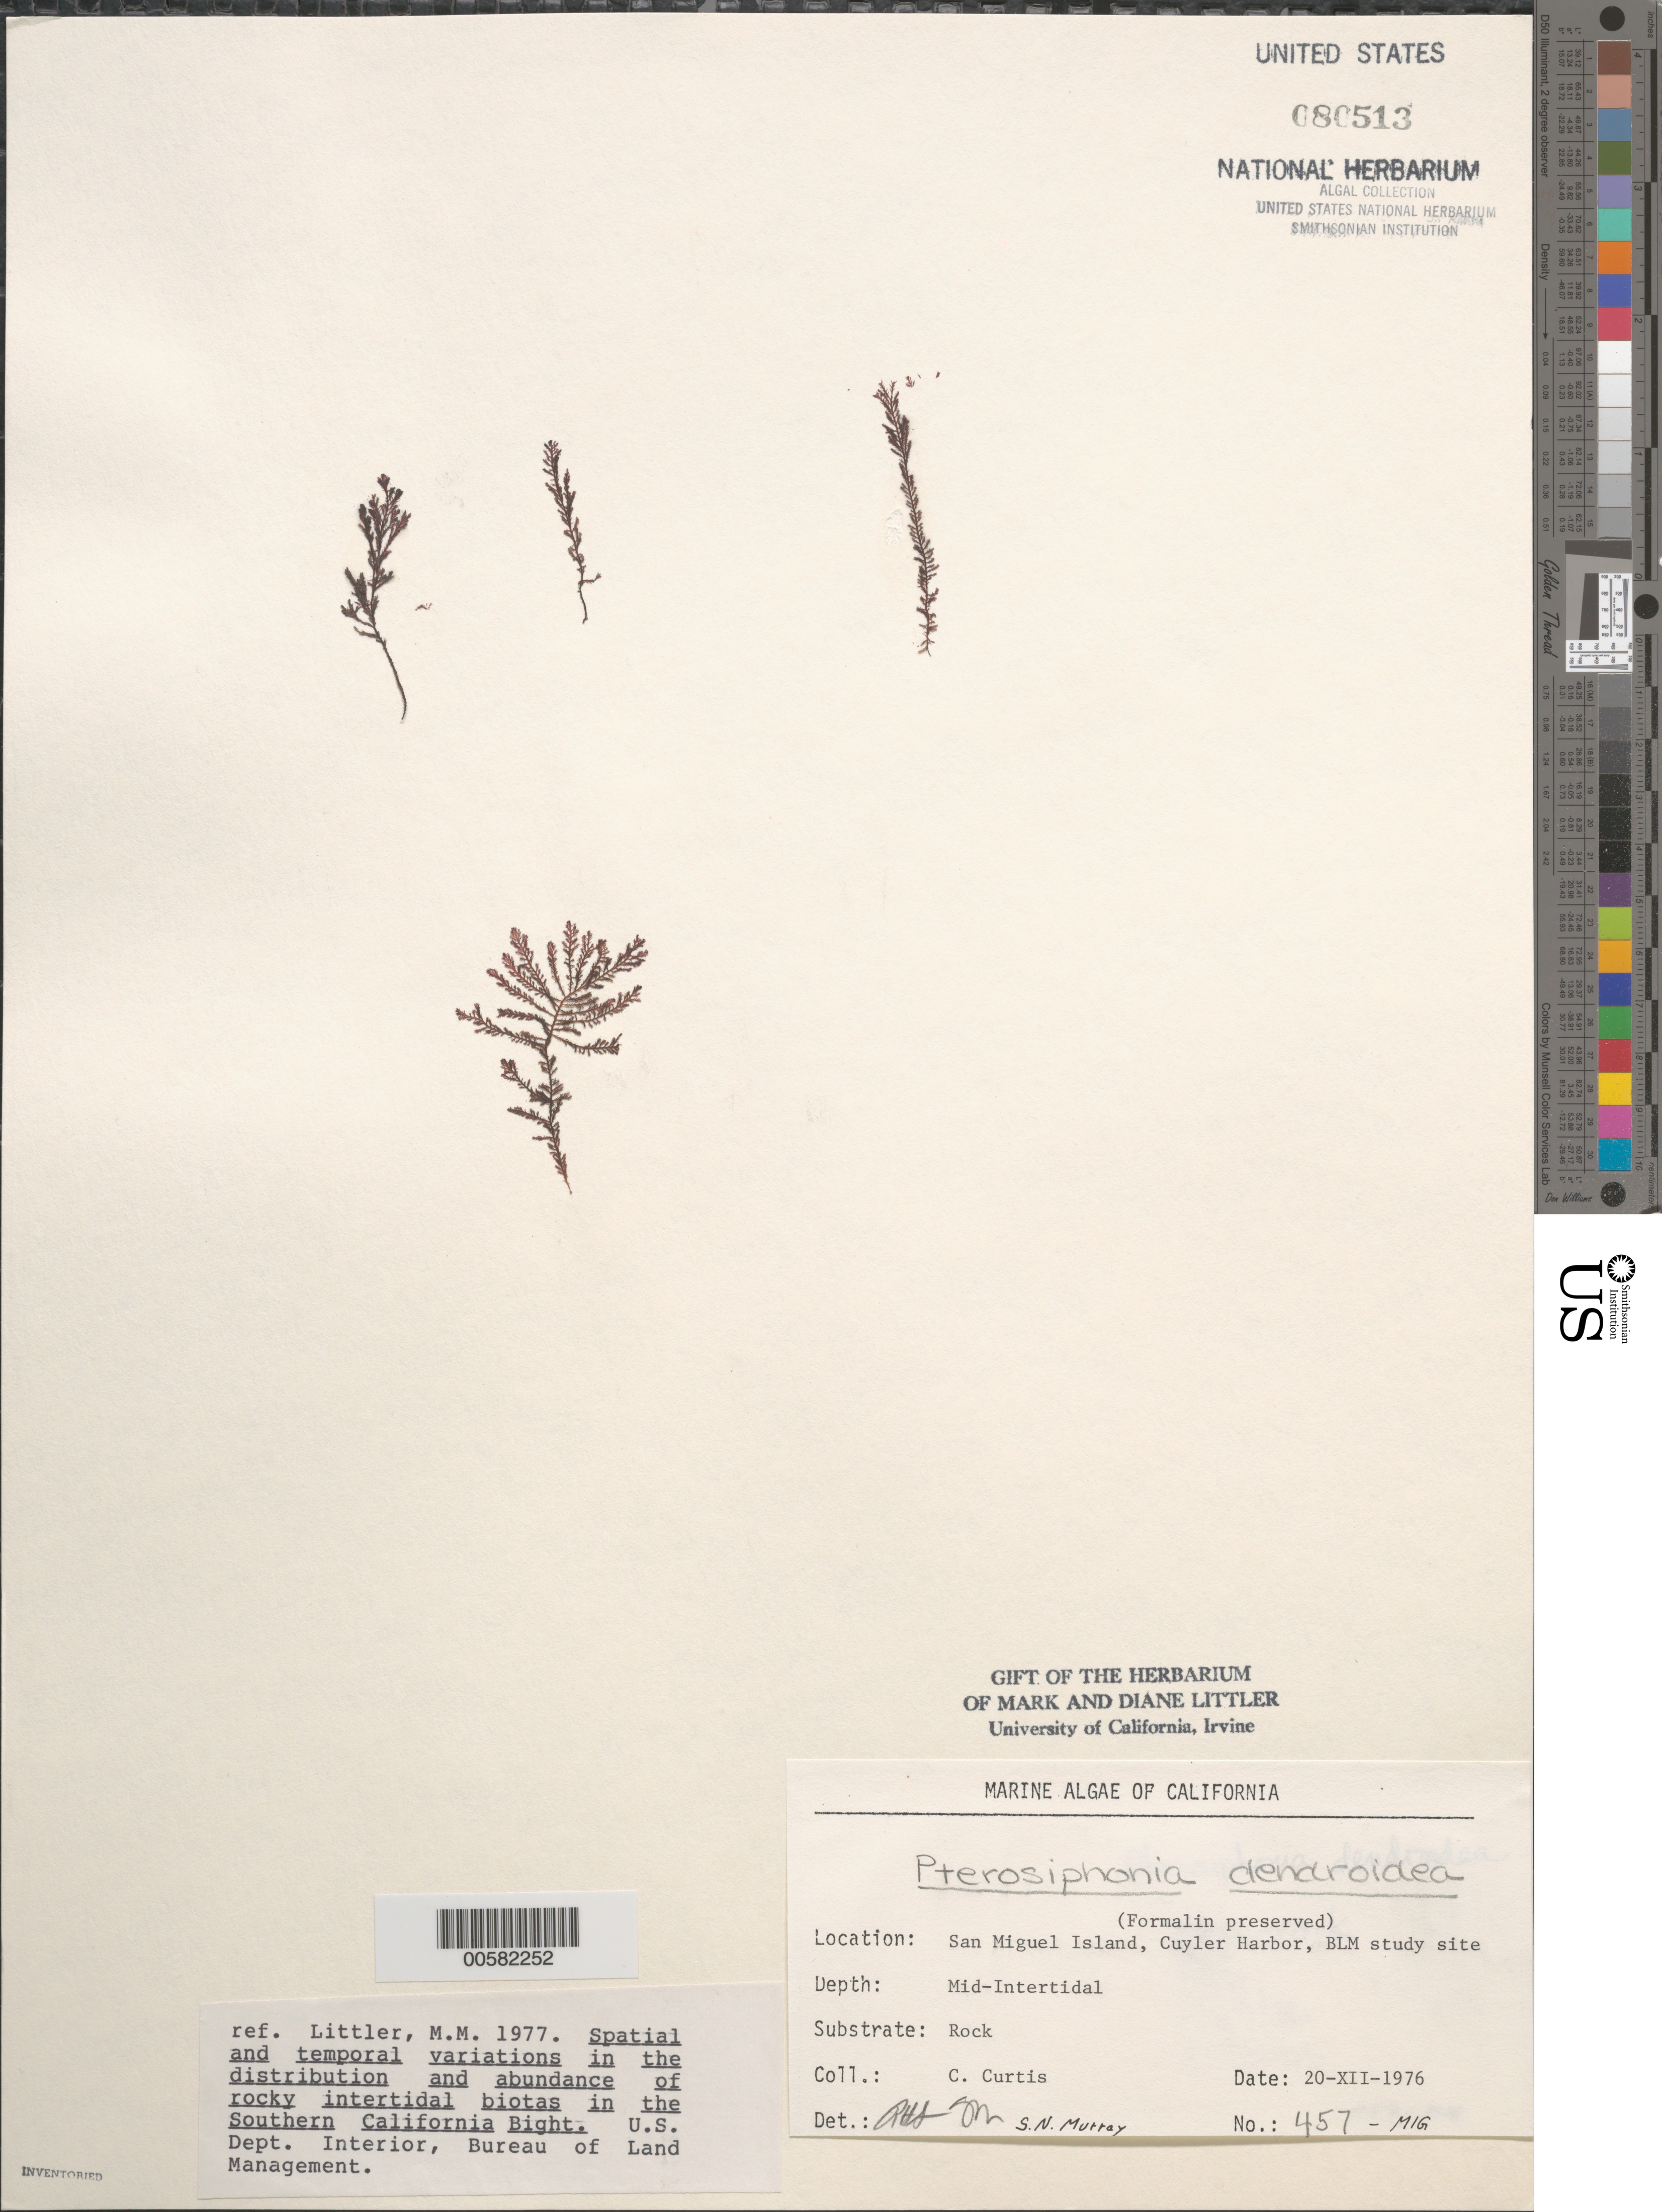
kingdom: Plantae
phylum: Rhodophyta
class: Florideophyceae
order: Ceramiales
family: Rhodomelaceae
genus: Symphyocladiella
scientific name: Symphyocladiella dendroidea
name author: (Montagne) Bustamante et al.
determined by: Algae name updating Project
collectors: C. Curtis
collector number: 457-MIG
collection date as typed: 20 Dec 1976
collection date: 1976-12-20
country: United States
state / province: California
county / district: Santa Barbara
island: San Miguel Island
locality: Cuyler Harbor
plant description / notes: BLM-SOCALBIGHT Rocky Intertidal Survey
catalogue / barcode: US 80513